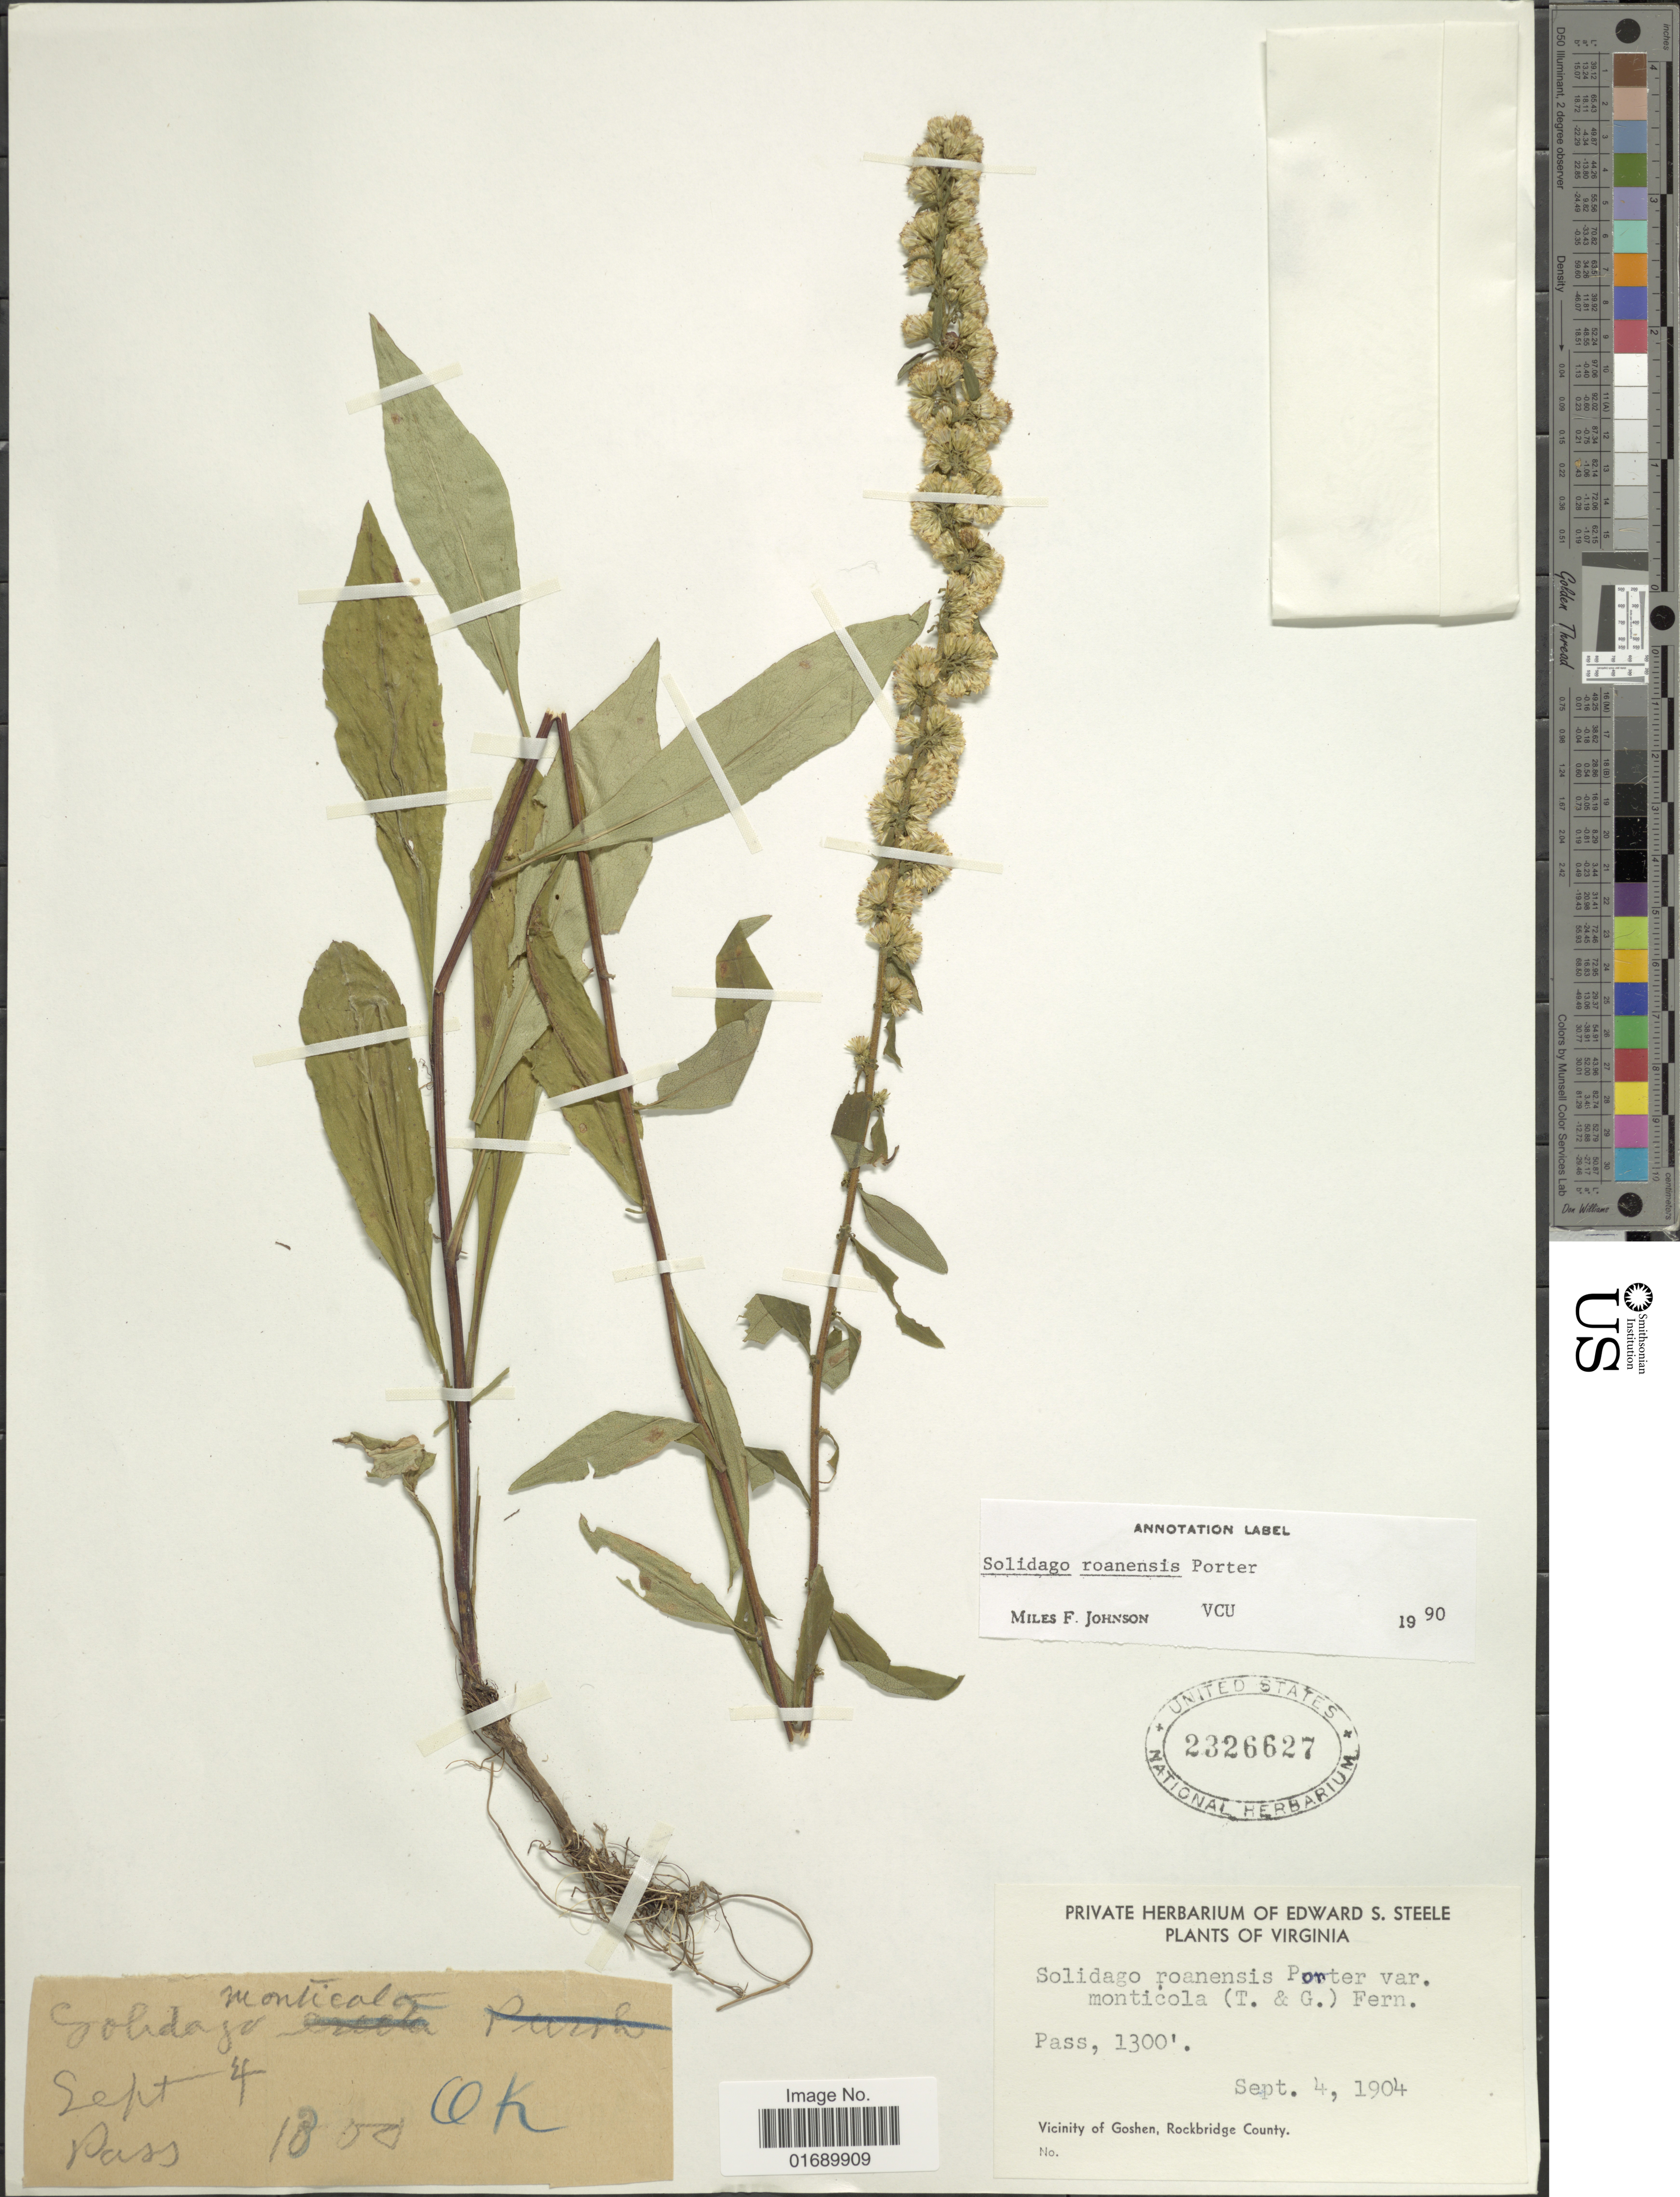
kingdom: Plantae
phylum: Tracheophyta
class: Magnoliopsida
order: Asterales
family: Asteraceae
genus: Solidago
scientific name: Solidago roanensis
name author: Porter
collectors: ex herb. Edward S. Steele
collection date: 1904-09-04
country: United States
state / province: Virginia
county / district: Rockbridge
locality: Pass, Vicinity of Goshen, Rockbridge County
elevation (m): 396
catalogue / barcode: US 2326627